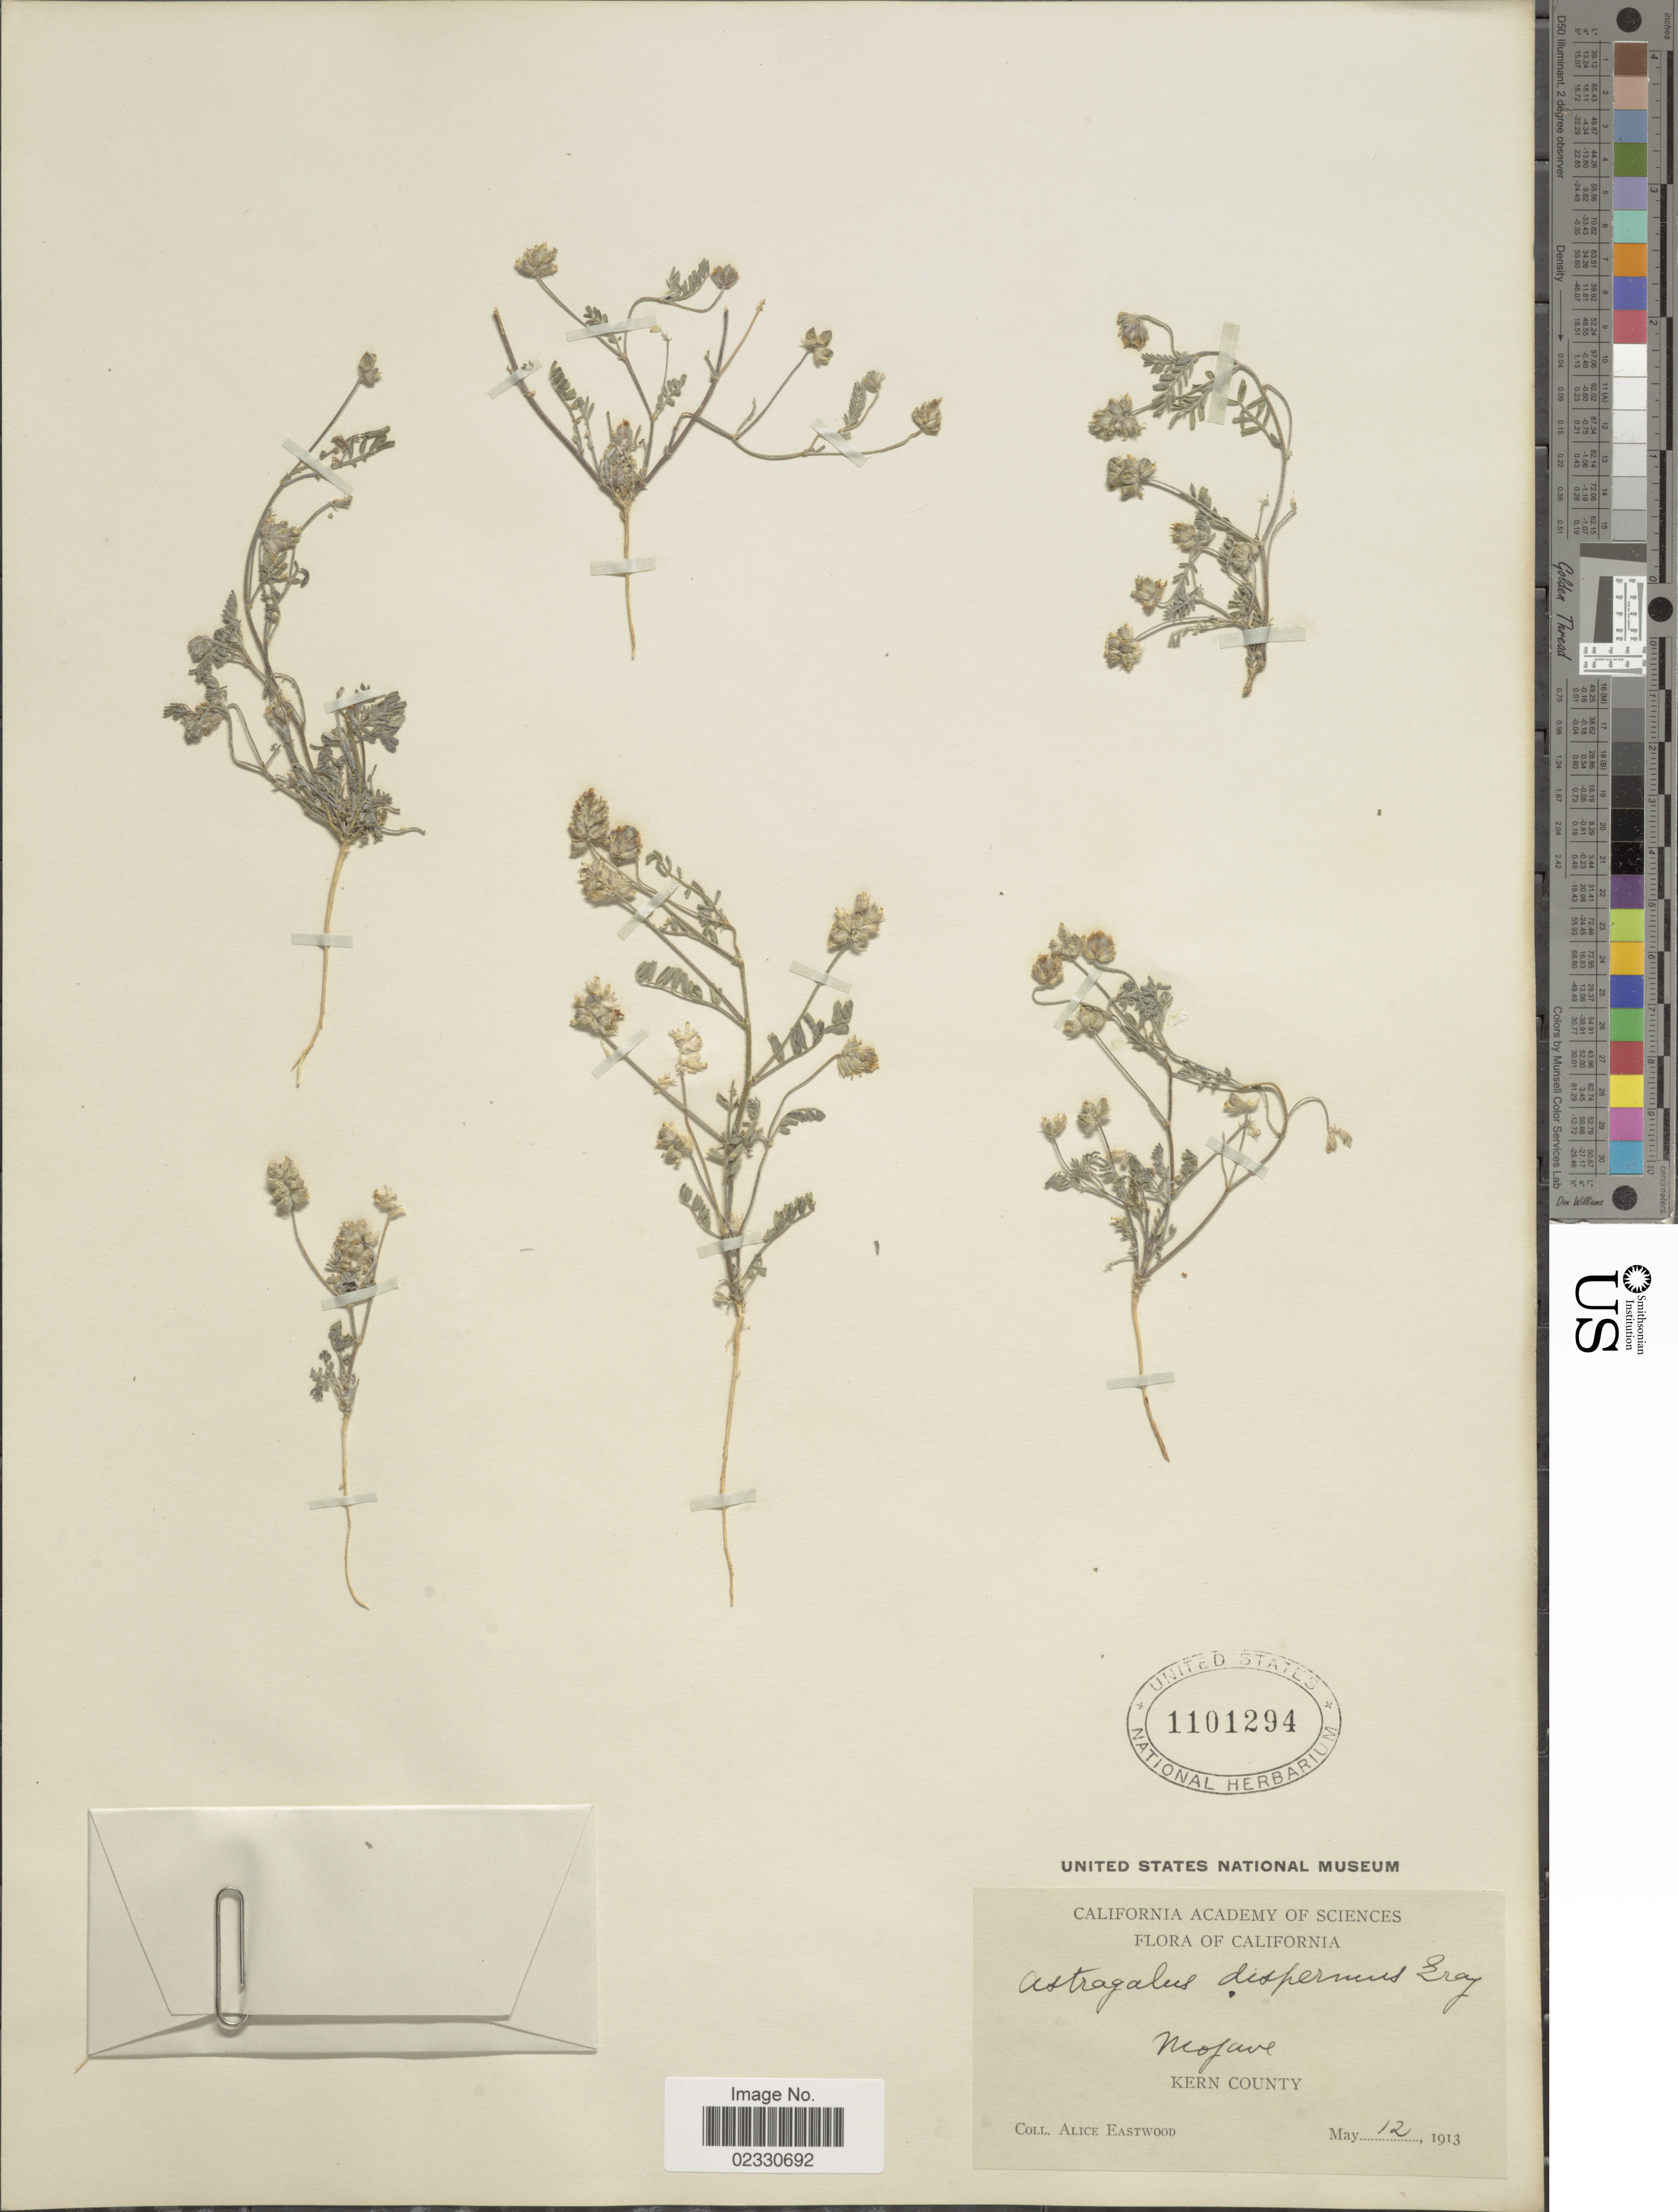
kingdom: Plantae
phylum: Tracheophyta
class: Magnoliopsida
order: Fabales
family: Fabaceae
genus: Astragalus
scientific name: Astragalus dispermus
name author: A. Gray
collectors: A. Eastwood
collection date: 1913-05-12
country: United States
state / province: California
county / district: Kern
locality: Mojave, Kern County.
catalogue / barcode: US 1101294